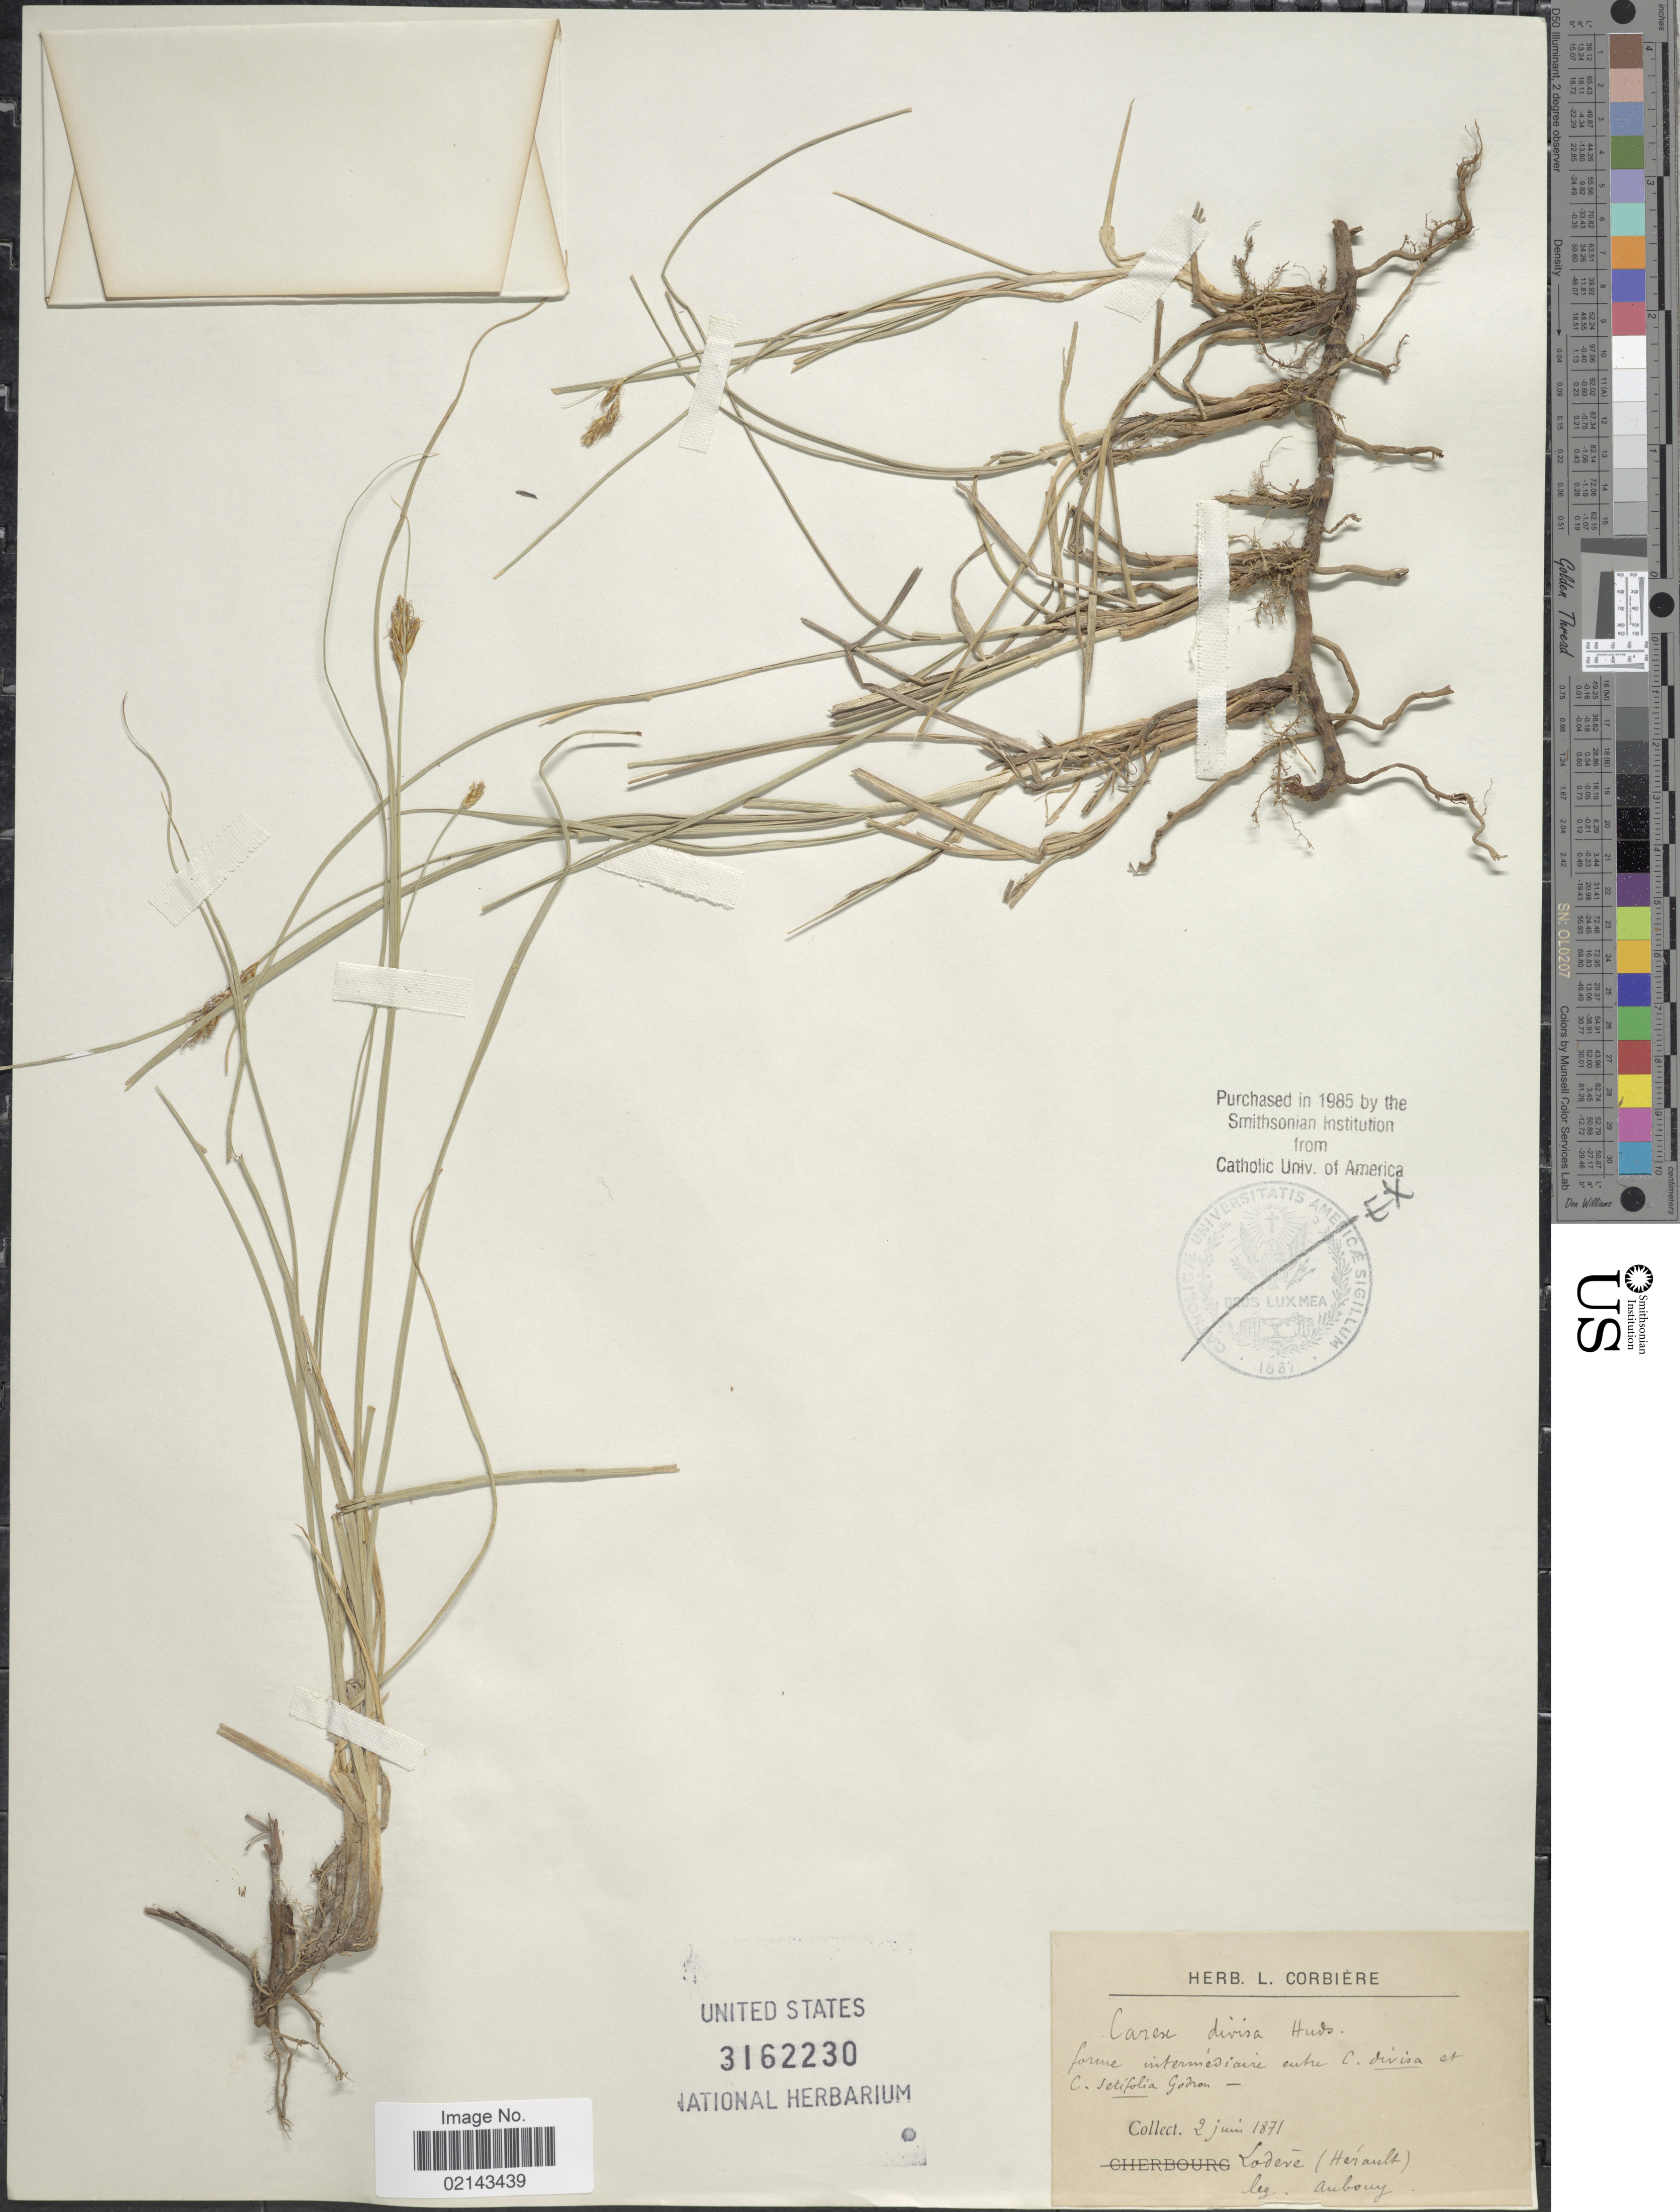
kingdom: Plantae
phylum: Tracheophyta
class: Liliopsida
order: Poales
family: Cyperaceae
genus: Carex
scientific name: Carex divisa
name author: Huds.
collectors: -. Anbouy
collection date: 1871-06-02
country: France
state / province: Occitanie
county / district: Hérault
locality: Lodere (Herault)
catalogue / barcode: US 3162230